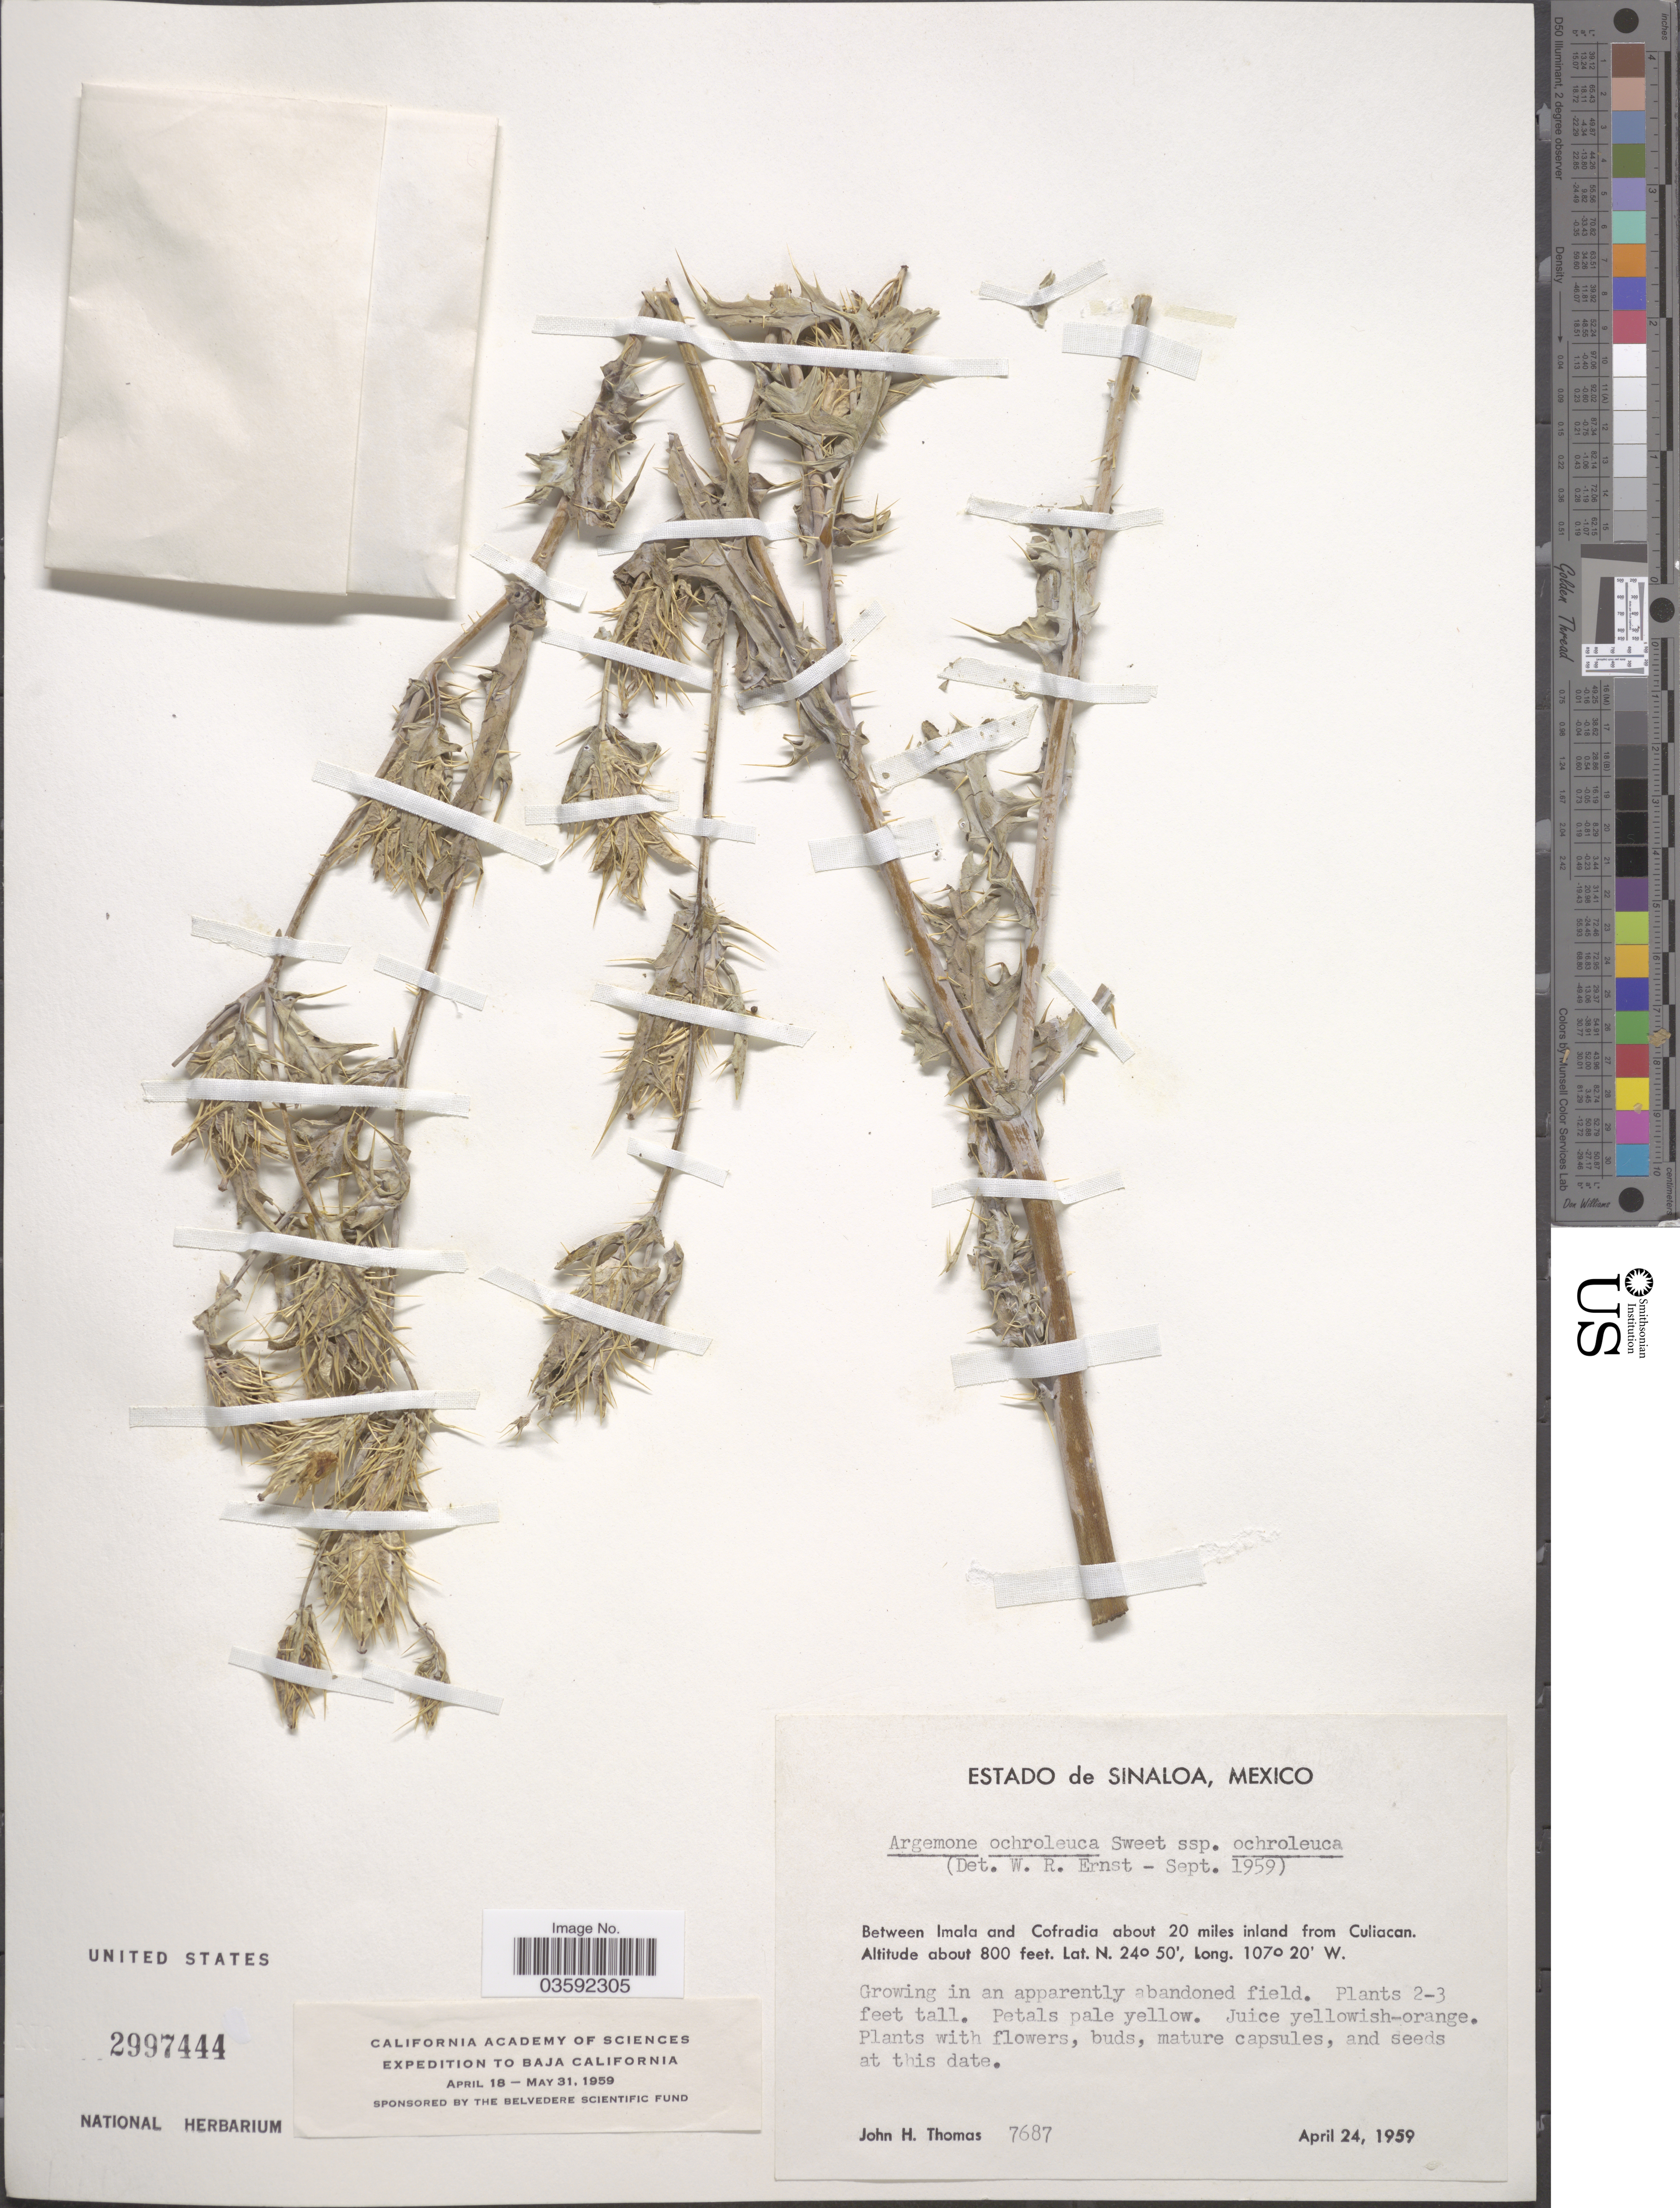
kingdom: Plantae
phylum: Tracheophyta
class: Magnoliopsida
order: Ranunculales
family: Papaveraceae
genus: Argemone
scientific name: Argemone ochroleuca subsp. ochroleuca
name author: Sweet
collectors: J. H. Thomas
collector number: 7687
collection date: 1959-04-24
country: Mexico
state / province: Sinaloa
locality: Between Imala and Cofradia about 20 miles inland from Culiacan.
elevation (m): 244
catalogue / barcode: US 2997444